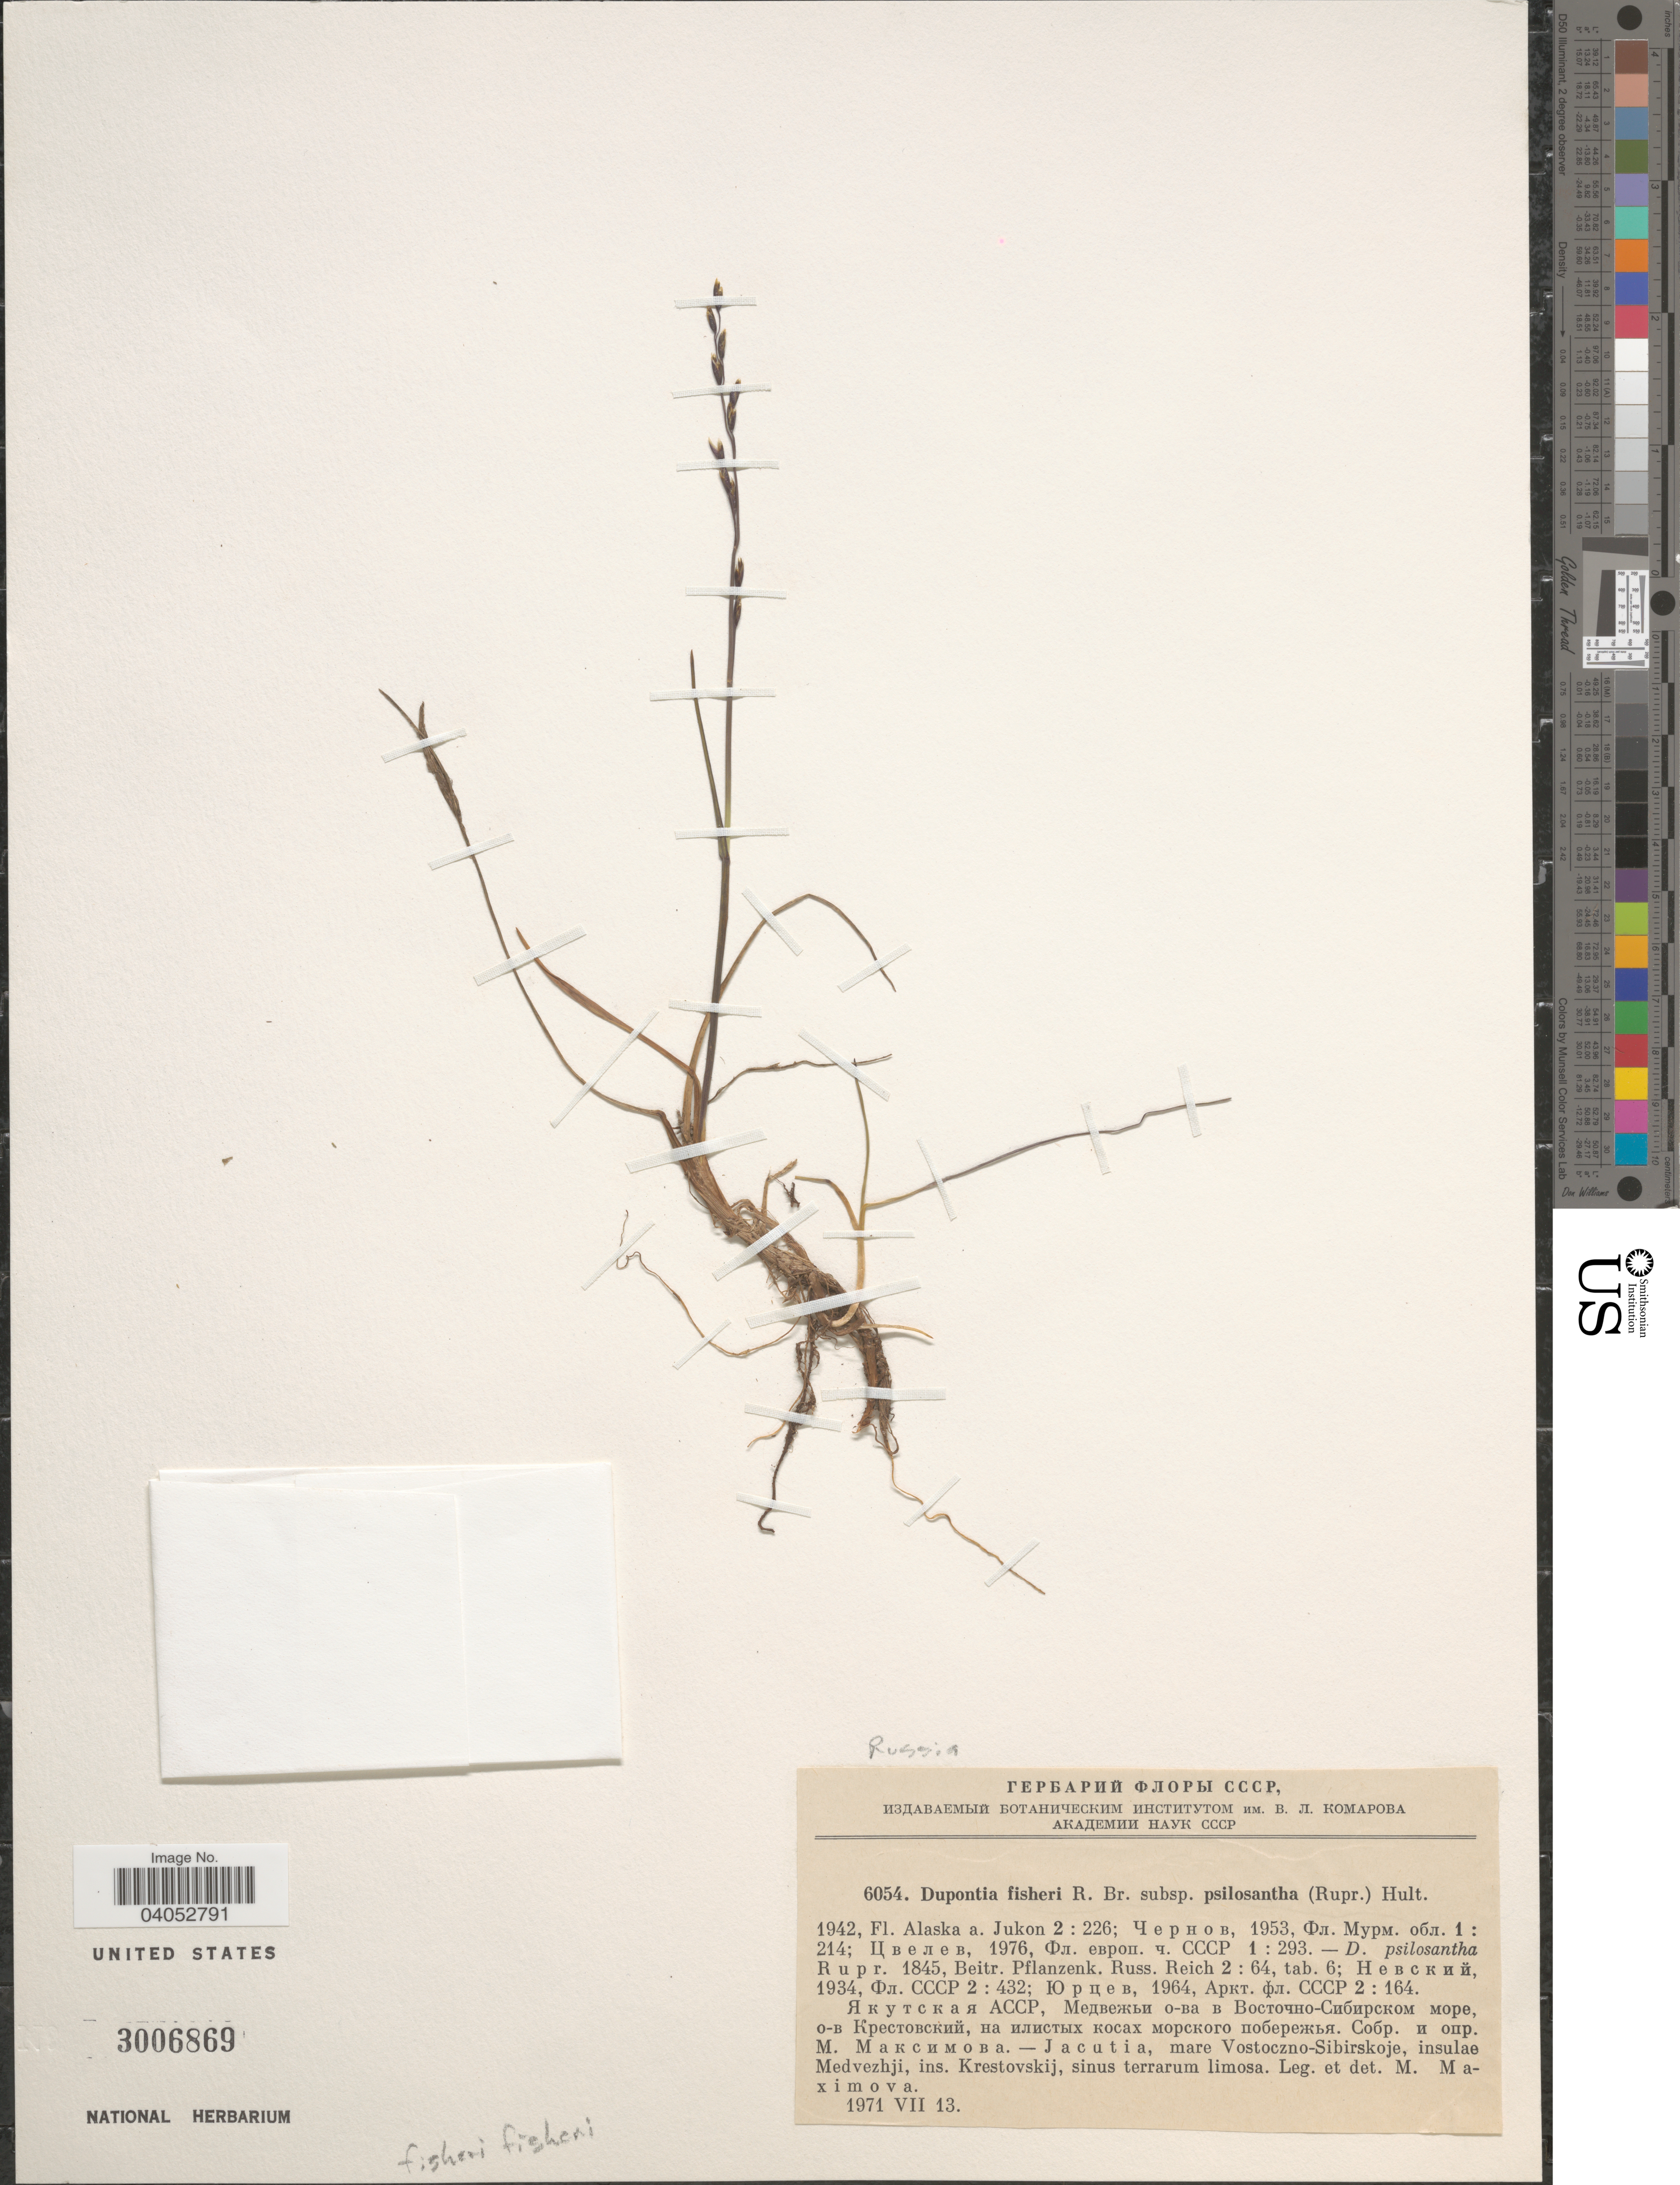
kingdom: Plantae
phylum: Tracheophyta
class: Liliopsida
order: Poales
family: Poaceae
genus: Dupontia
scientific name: Dupontia micrantha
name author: Holm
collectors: M. Maximova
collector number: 6054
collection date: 1971-07-13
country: Russian Federation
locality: Russia. Jacutia, mare Vostoczno-Sibirskoje, insulae Medvezhji, ins. Krestovskij.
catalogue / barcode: US 3006869